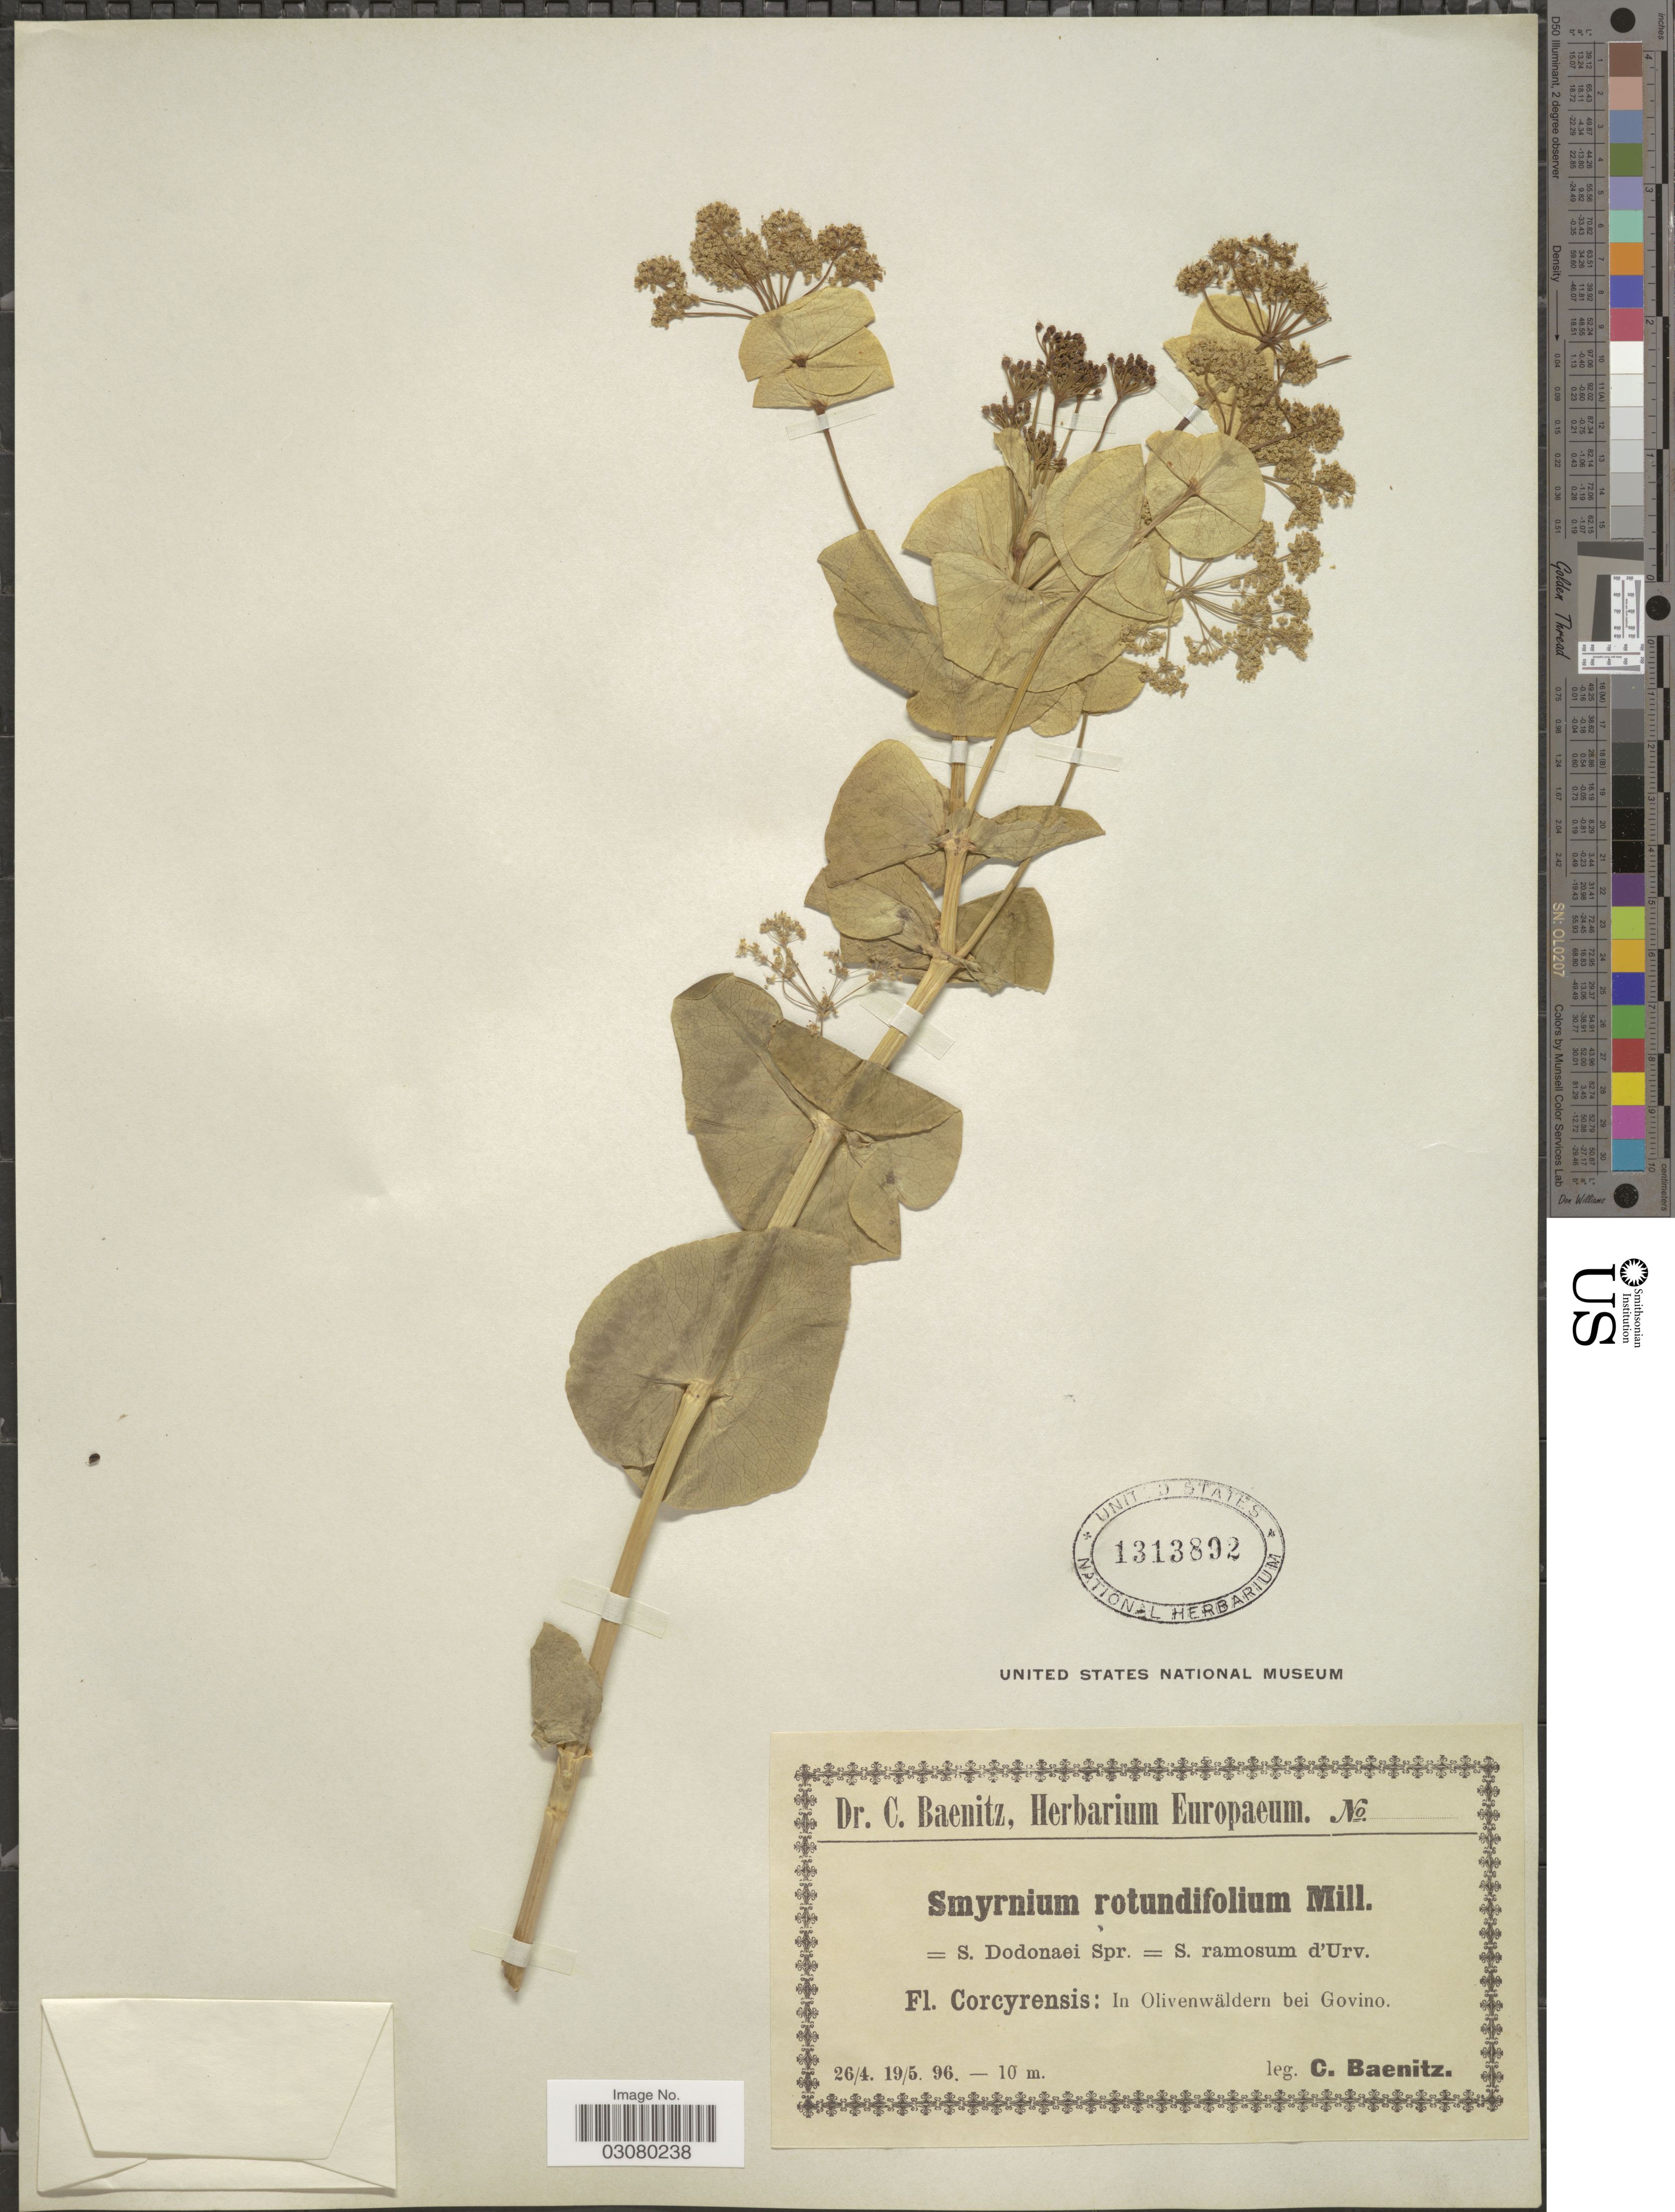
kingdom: Plantae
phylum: Tracheophyta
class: Magnoliopsida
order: Apiales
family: Apiaceae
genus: Smyrnium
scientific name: Smyrnium rotundifolium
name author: Mill.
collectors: C. G. Baenitz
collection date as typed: Transcribed d/m/y: 26/4/96 to 19/5/96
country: Greece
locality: Corcyrensis: In Olivenwäldern bei Govino.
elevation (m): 10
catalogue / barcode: US 1313892